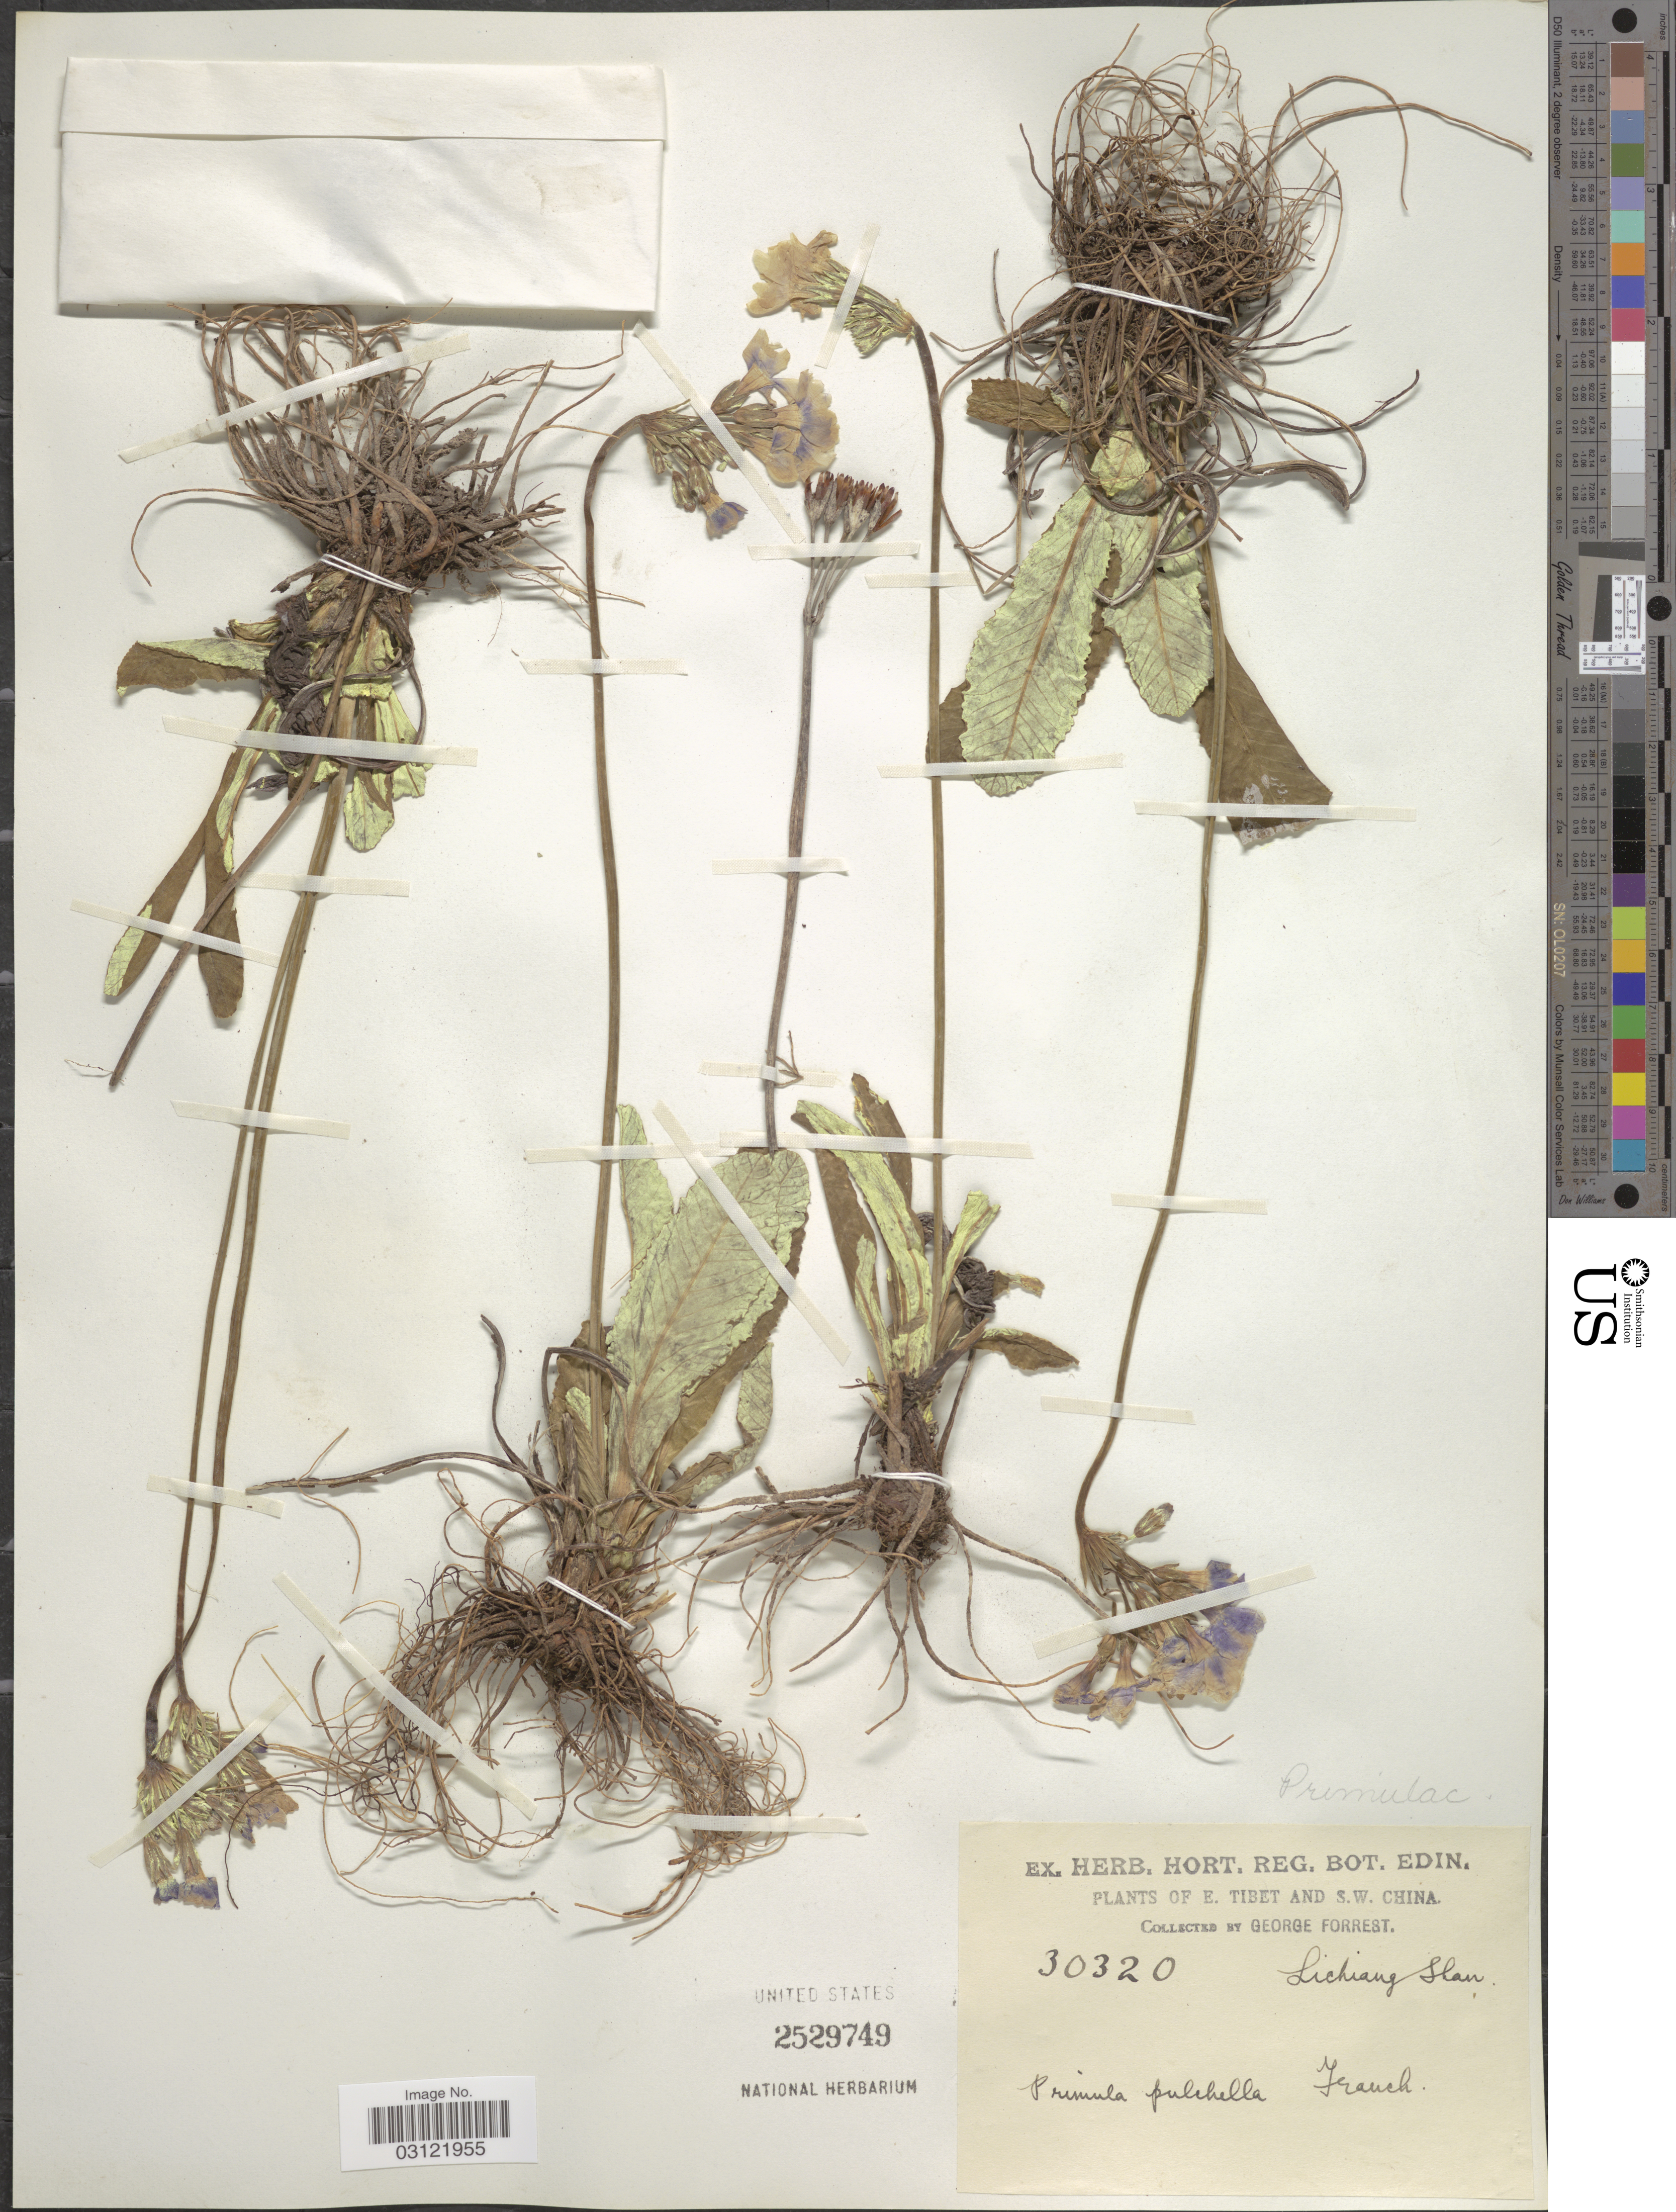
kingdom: Plantae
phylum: Tracheophyta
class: Magnoliopsida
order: Ericales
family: Primulaceae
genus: Primula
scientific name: Primula pulchella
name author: Franch.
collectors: G. Forrest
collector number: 30320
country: China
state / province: Yunnan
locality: E. Tibet and S.W. China. Lichiang Shan.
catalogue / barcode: US 2529749